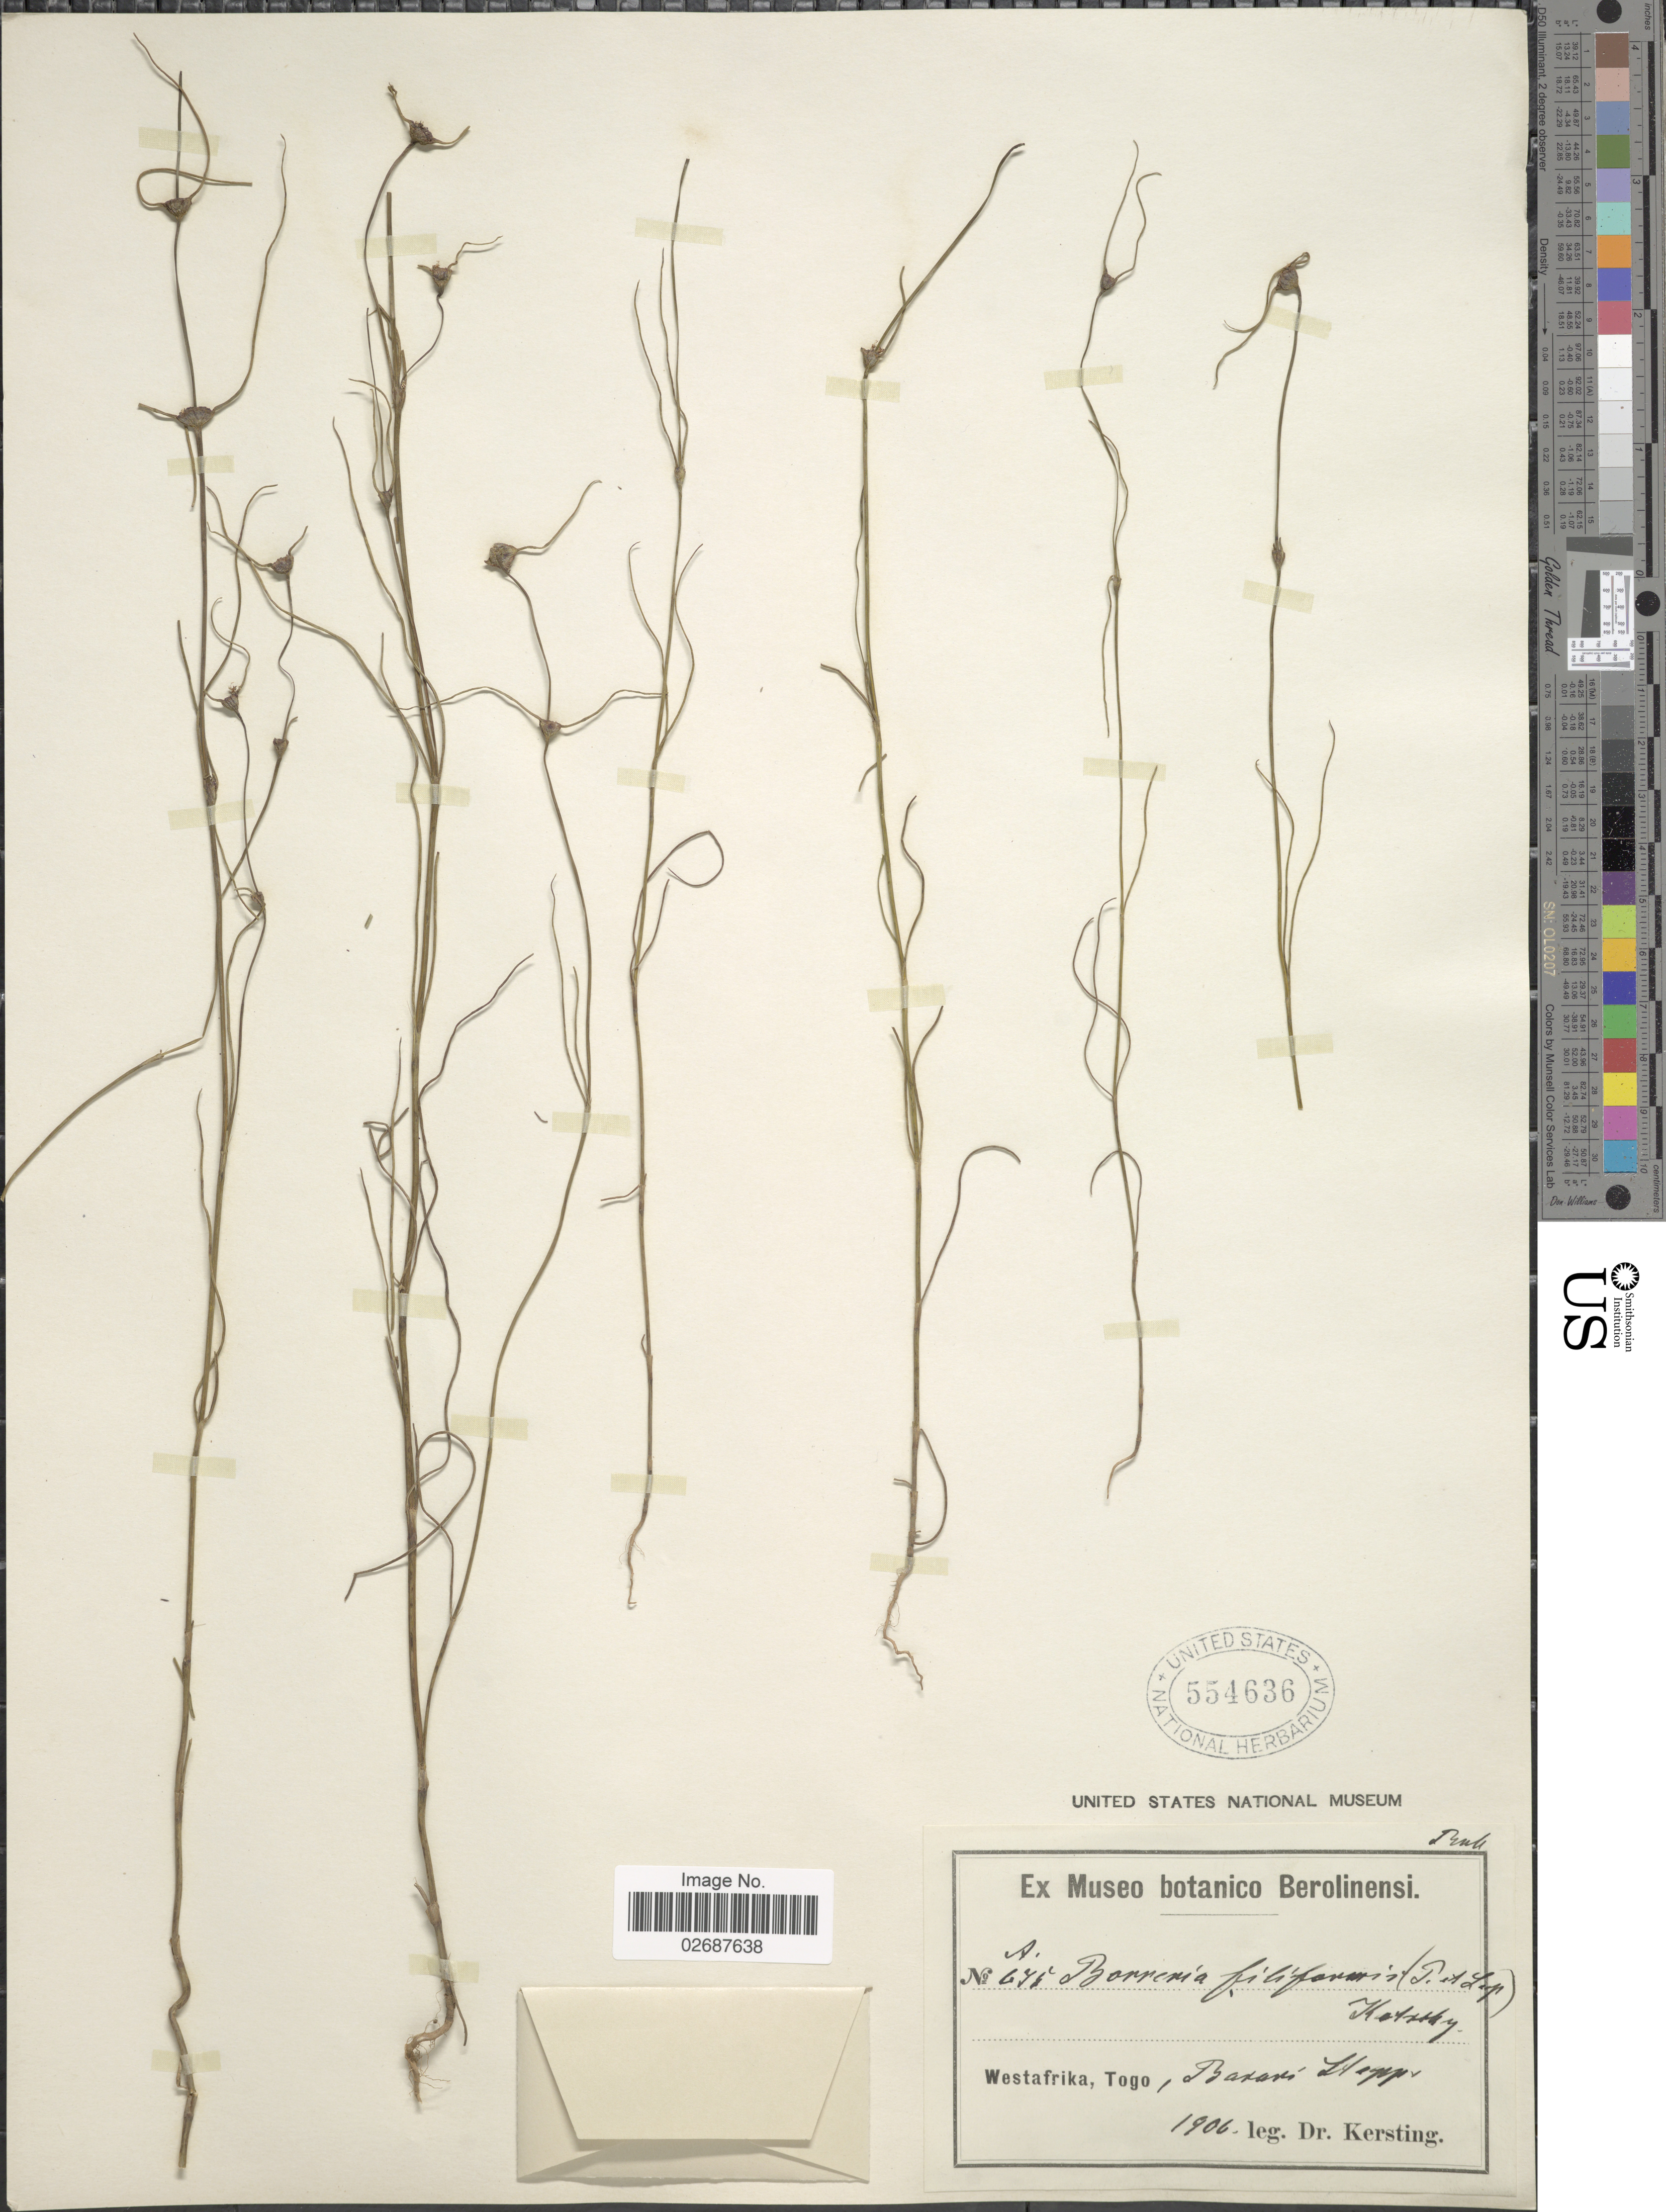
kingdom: Plantae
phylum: Tracheophyta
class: Magnoliopsida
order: Gentianales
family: Rubiaceae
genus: Borreria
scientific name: Borreria filifolia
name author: (Schumach. & Thonn.) K. Schum.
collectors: -. Kersting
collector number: A 675*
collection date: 1906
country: Togo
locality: Westafrika, Basari [interpreted] steppe [interpreted].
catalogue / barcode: US 554636